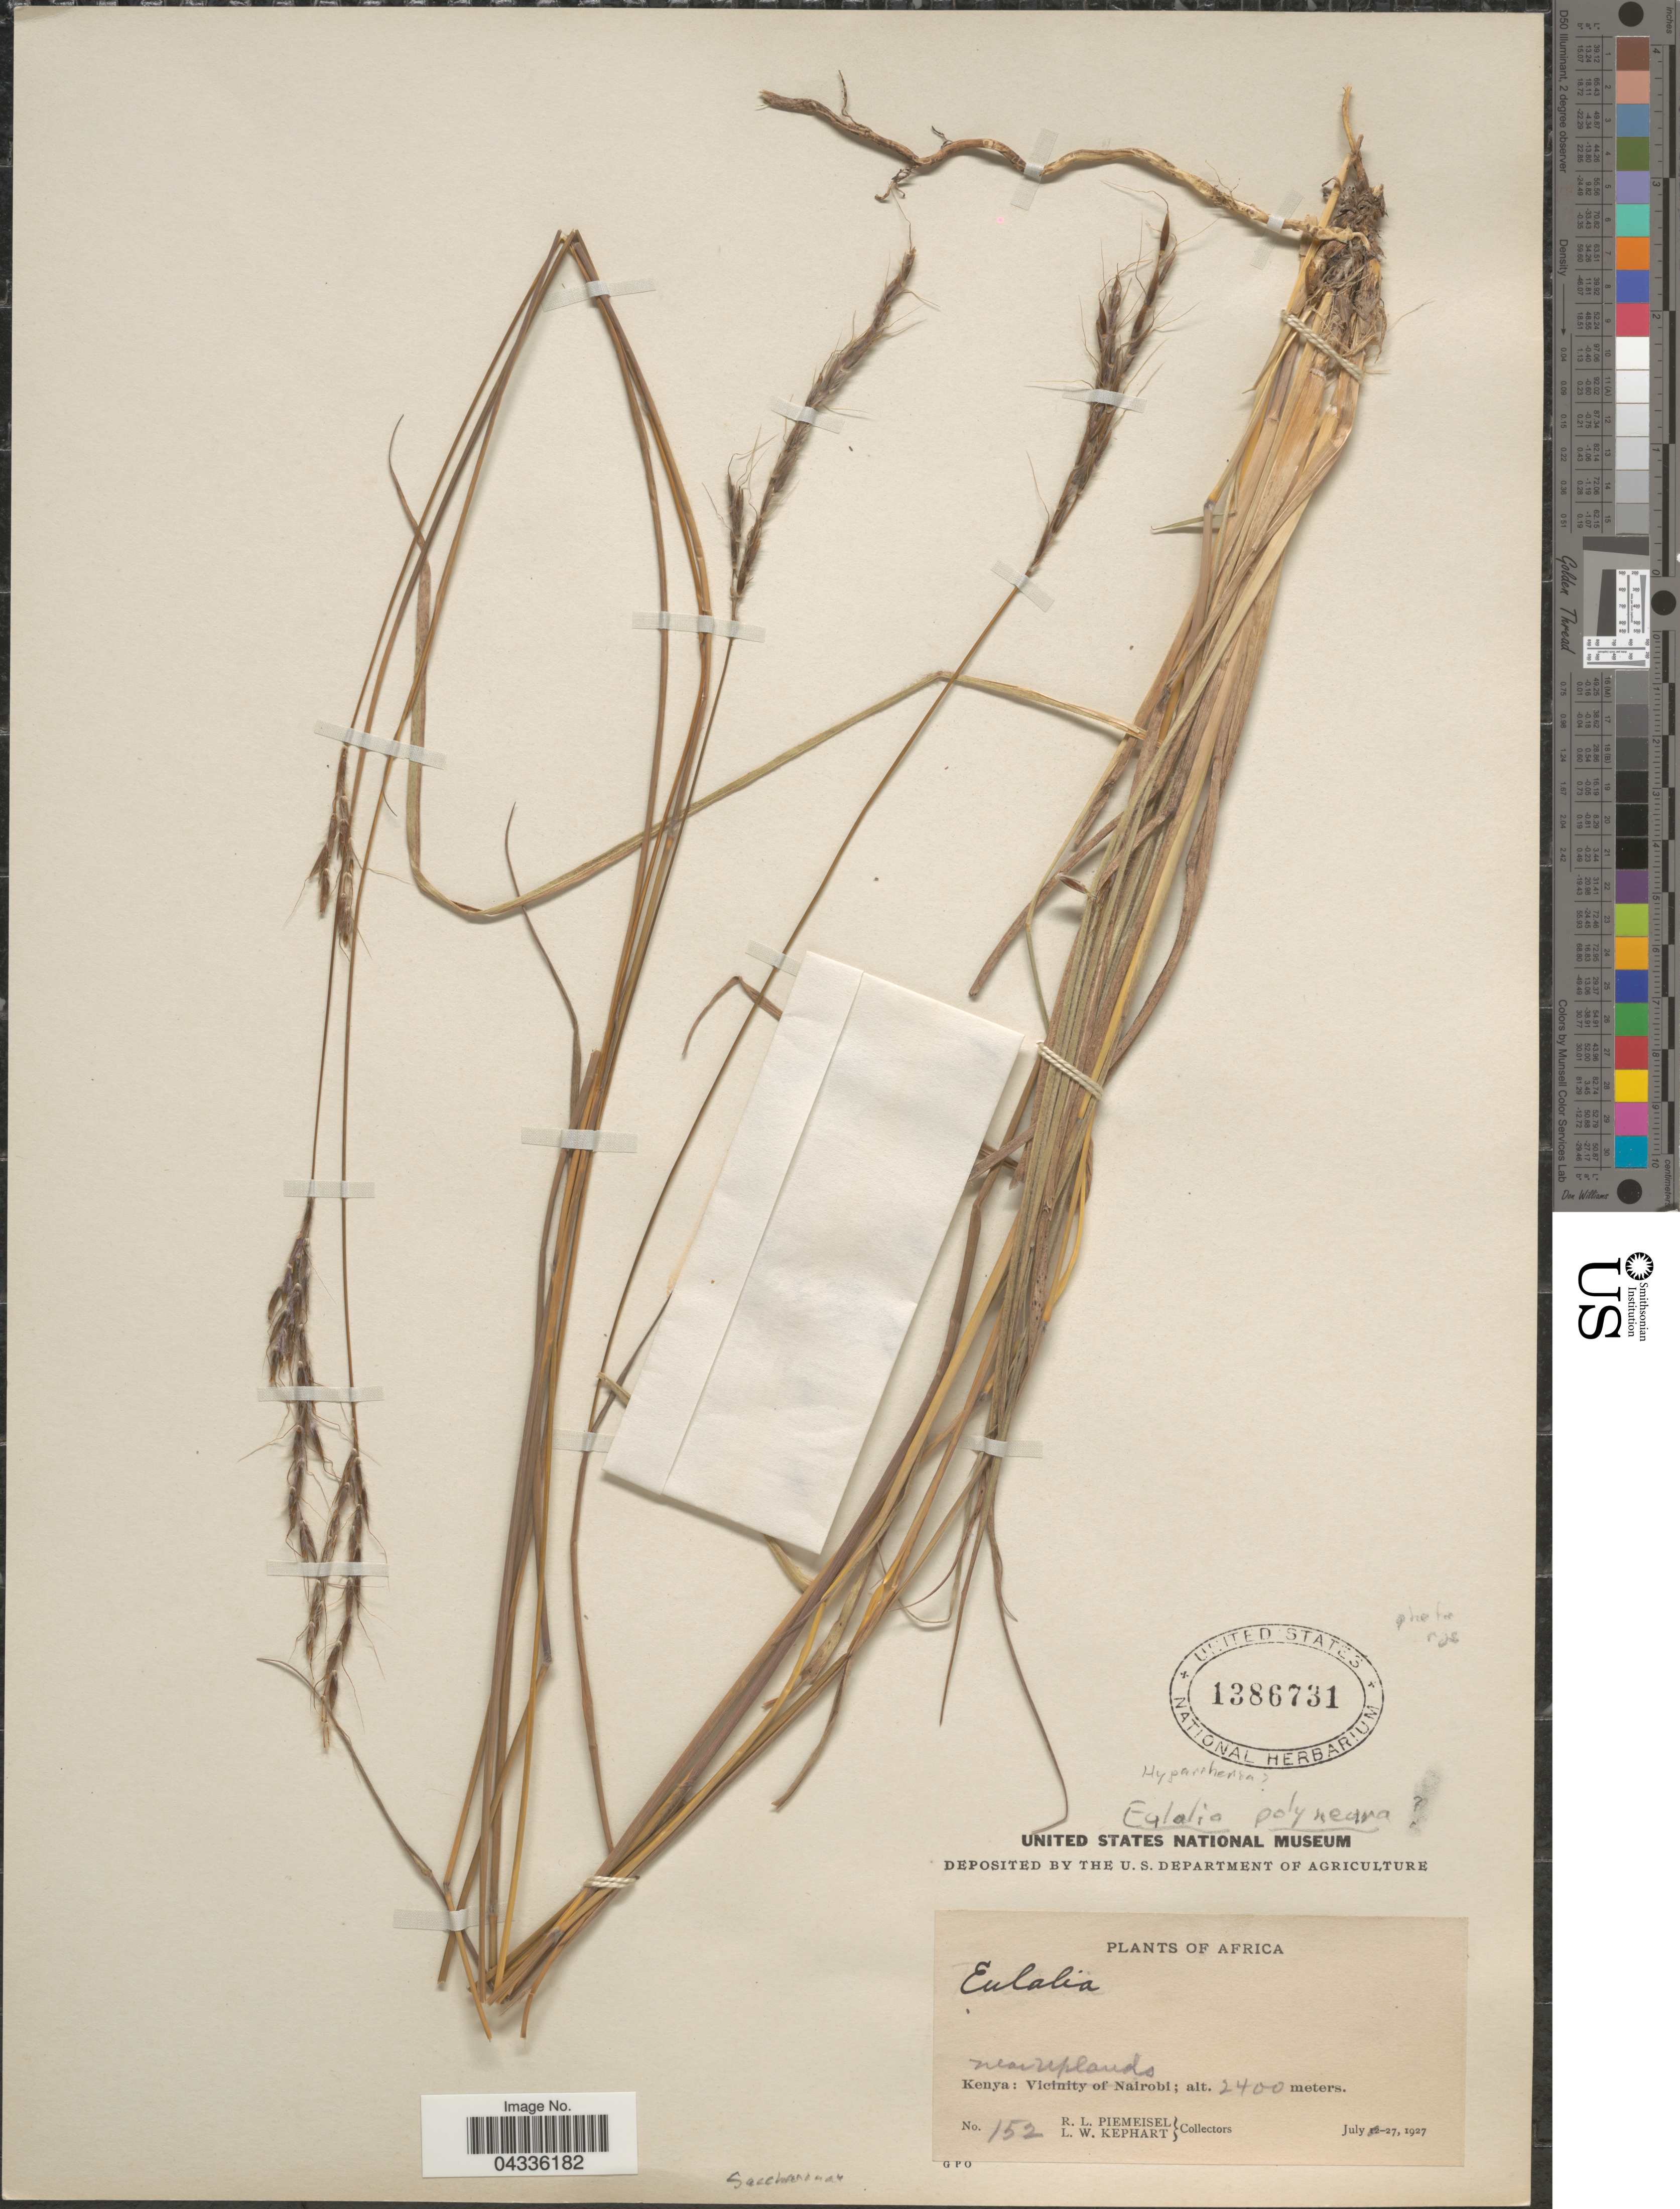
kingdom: Plantae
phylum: Tracheophyta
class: Liliopsida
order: Poales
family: Poaceae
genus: Eulalia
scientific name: Eulalia polyneura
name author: (Pilg.) Stapf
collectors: R. L. Piemeisel & L. W. Kephart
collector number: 152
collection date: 1927-07-27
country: Kenya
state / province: Nairobi Area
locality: Near Uplands. Kenya: Vicinity of Nairobi.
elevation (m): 2400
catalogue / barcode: US 1386731